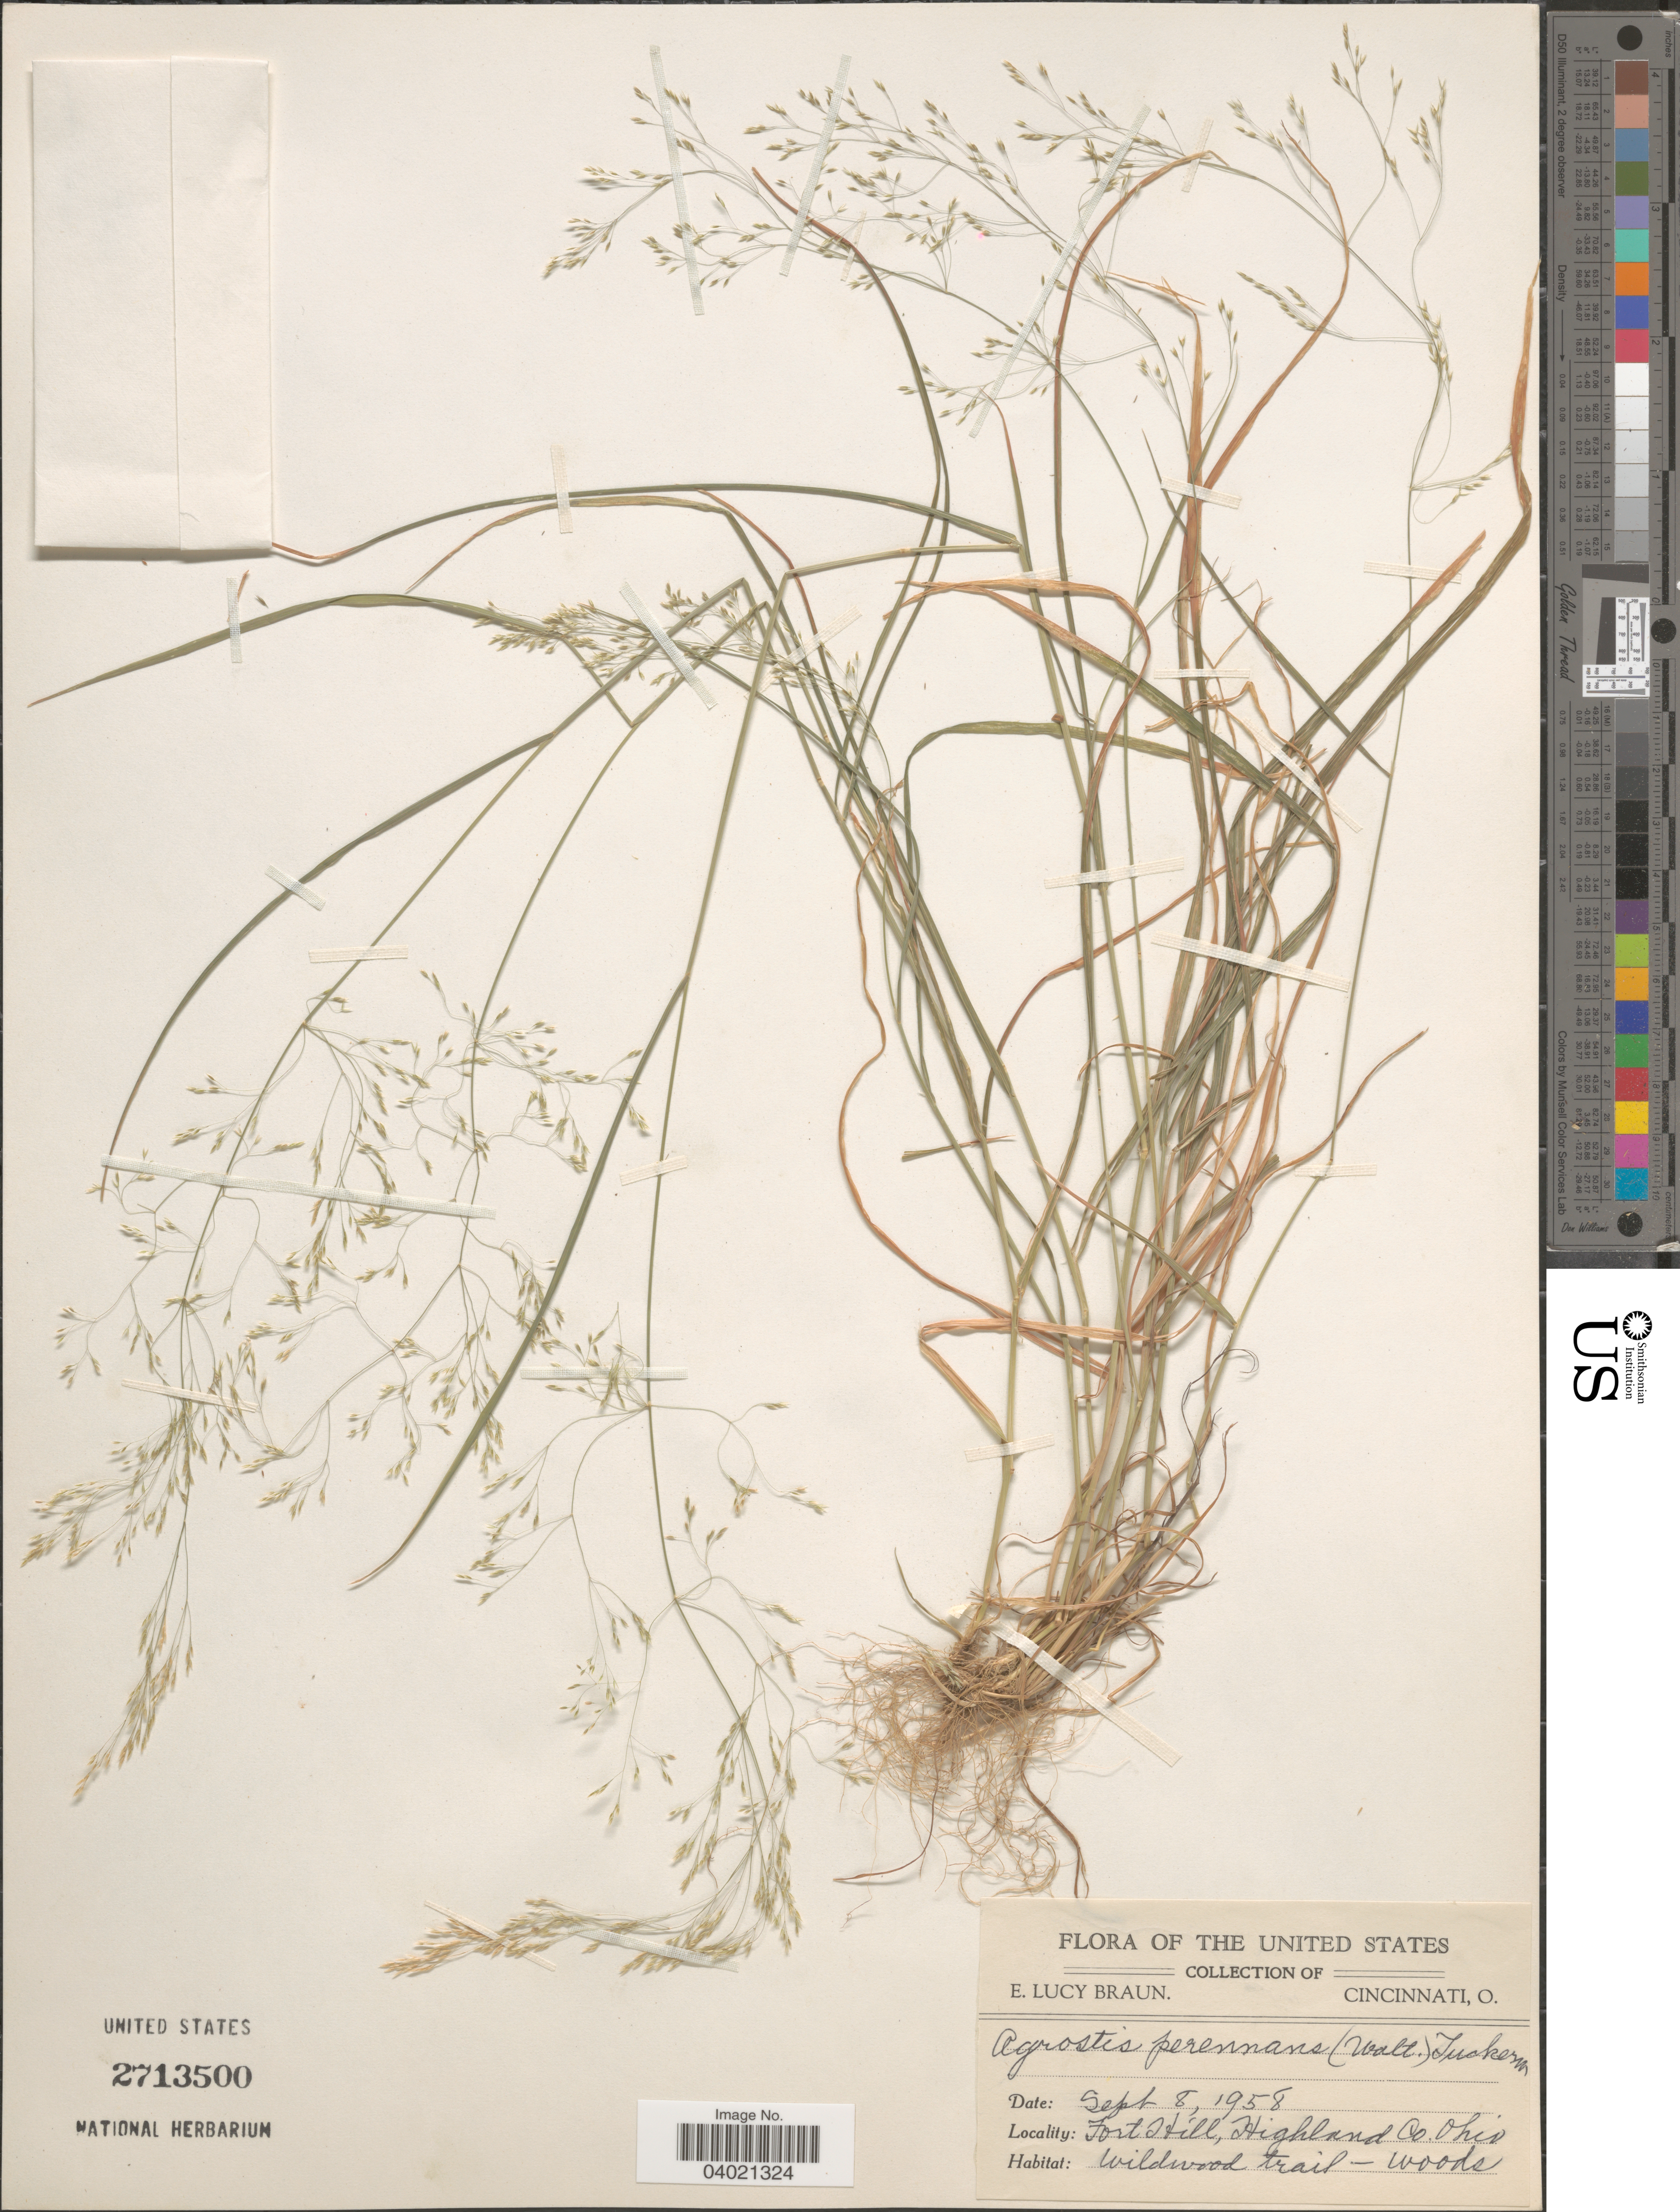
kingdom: Plantae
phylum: Tracheophyta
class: Liliopsida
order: Poales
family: Poaceae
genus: Agrostis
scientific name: Agrostis perennans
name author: (Walter) Tuck.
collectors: E. L. Braun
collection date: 1958-09-08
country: United States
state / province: Ohio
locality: Fort Hill, Highland Co.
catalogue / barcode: US 2713500